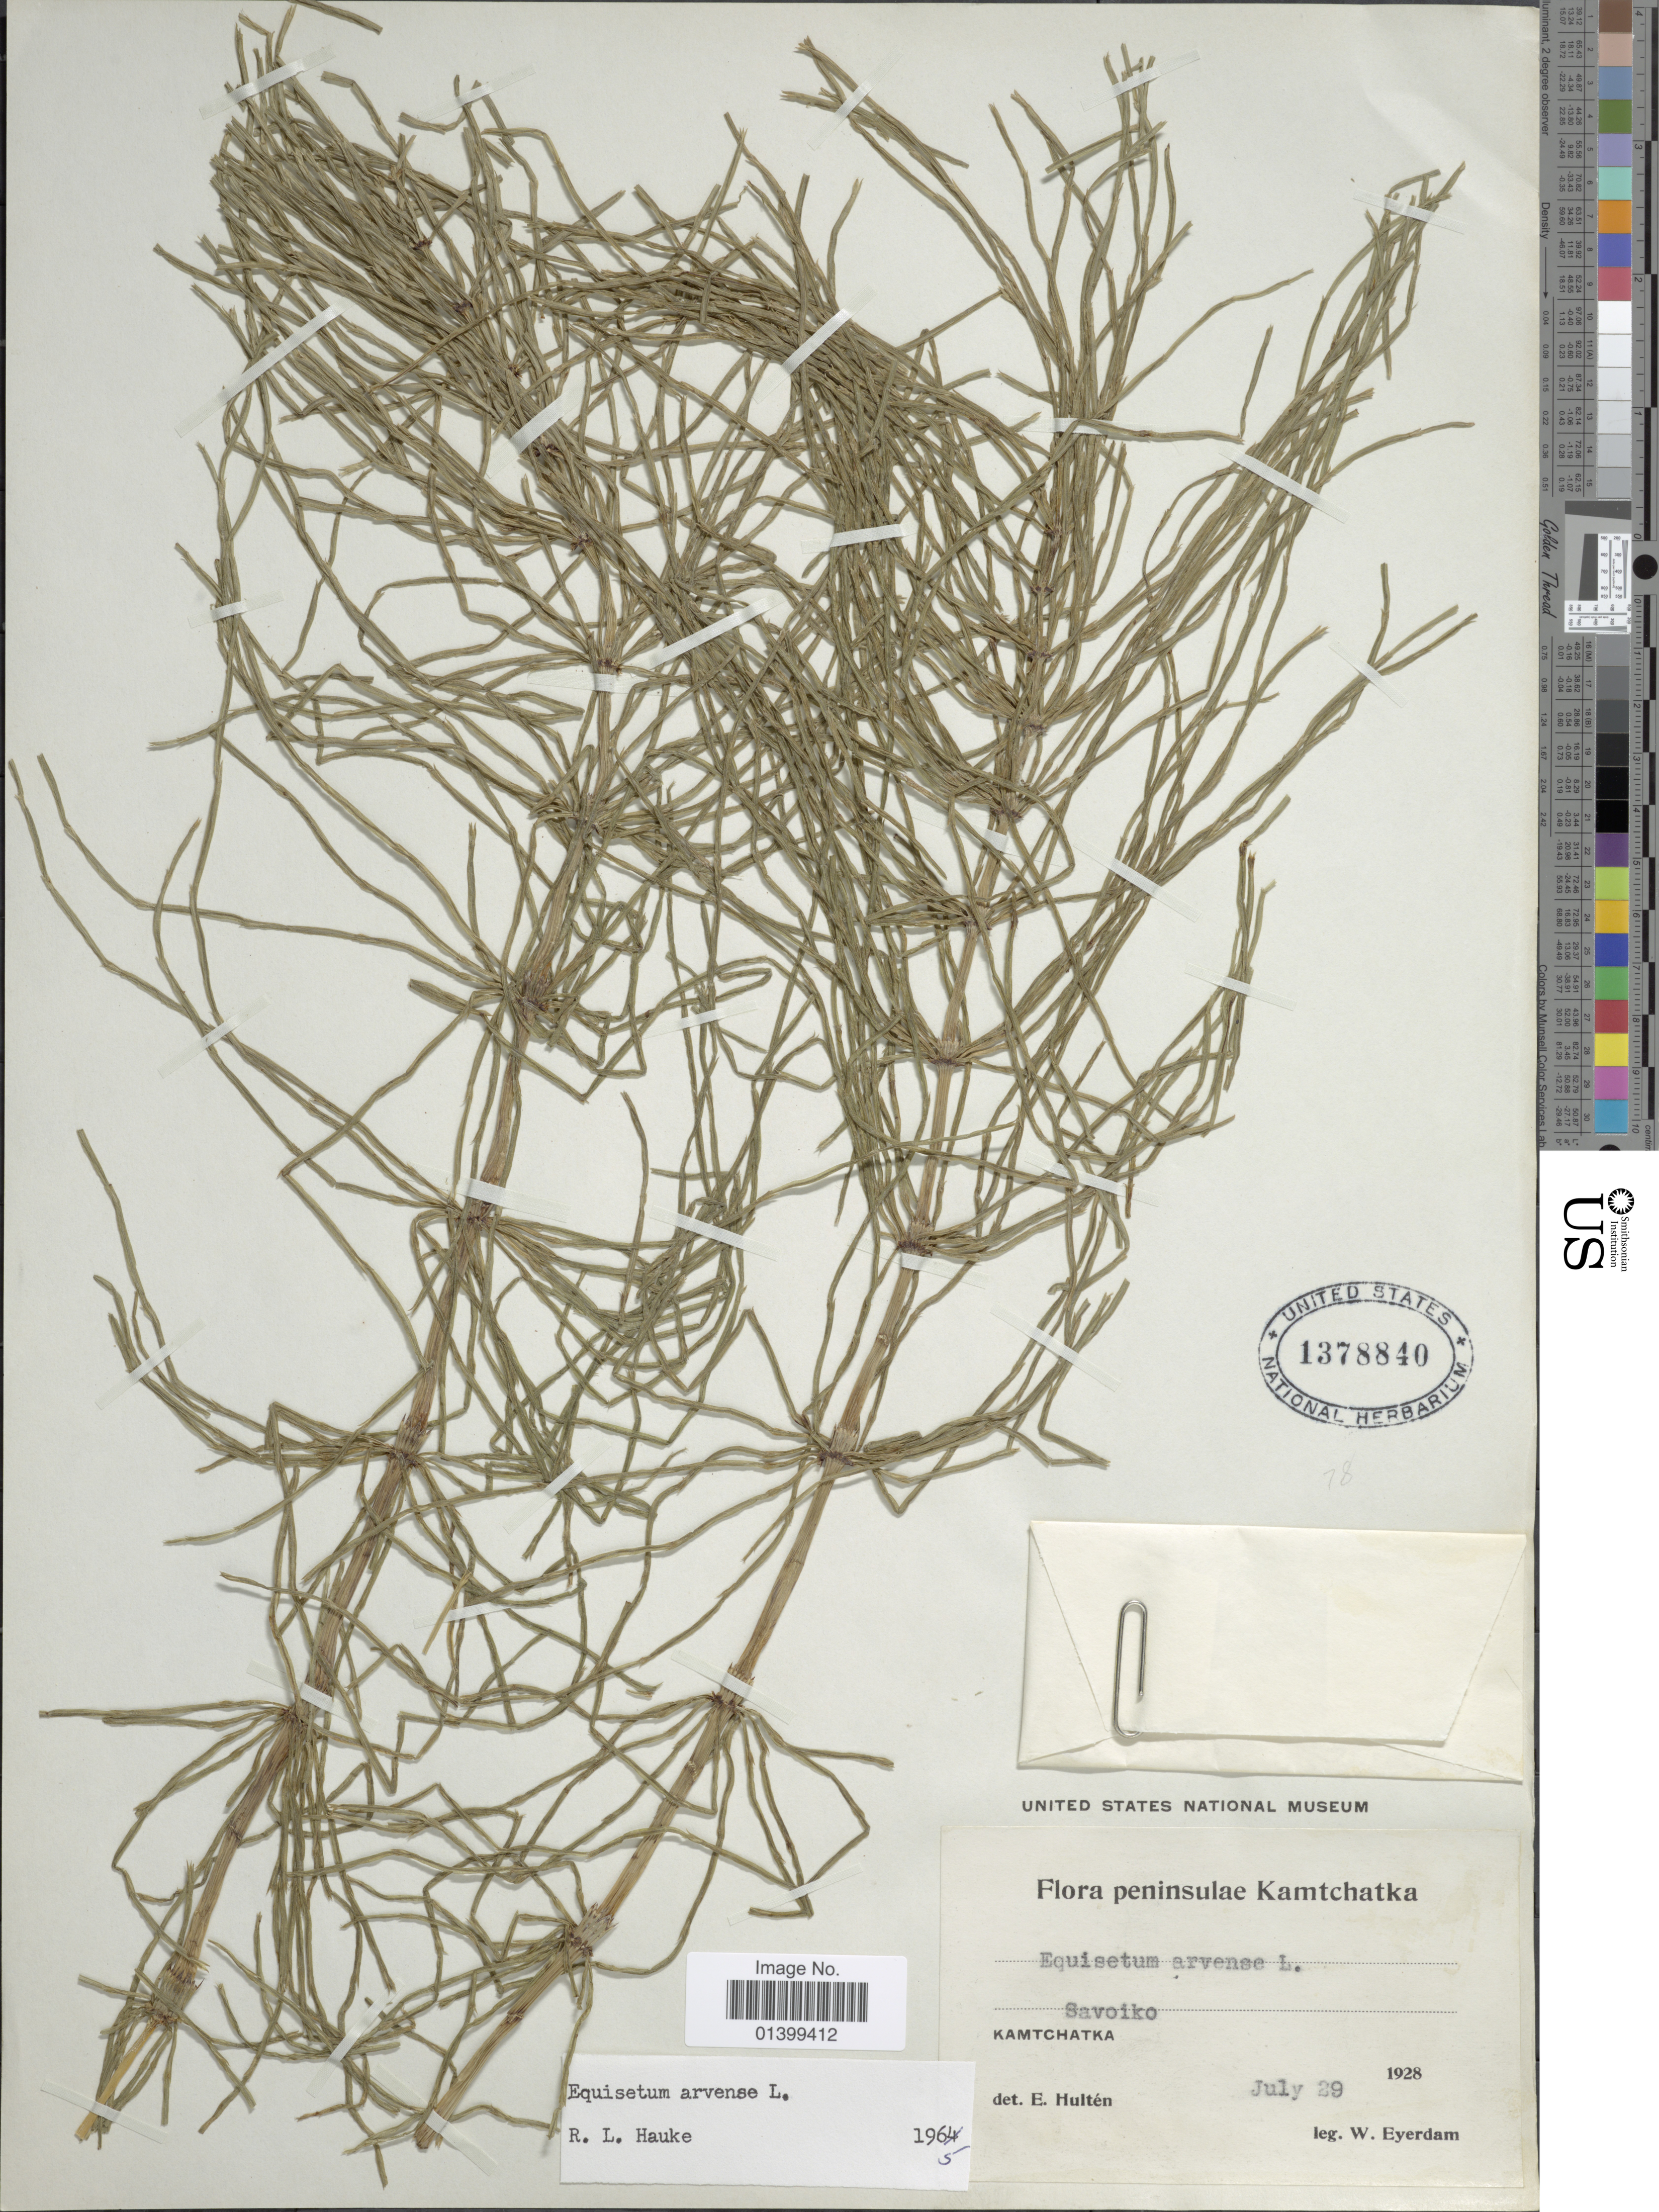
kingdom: Plantae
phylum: Tracheophyta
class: Polypodiopsida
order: Equisetales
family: Equisetaceae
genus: Equisetum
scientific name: Equisetum arvense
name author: L.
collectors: W. J. Eyerdam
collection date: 1928-07-29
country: Russian Federation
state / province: Kamchatka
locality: Flora peninsulae Kamtchatka. Kamtchatka, Sacoiko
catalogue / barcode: US 1378840